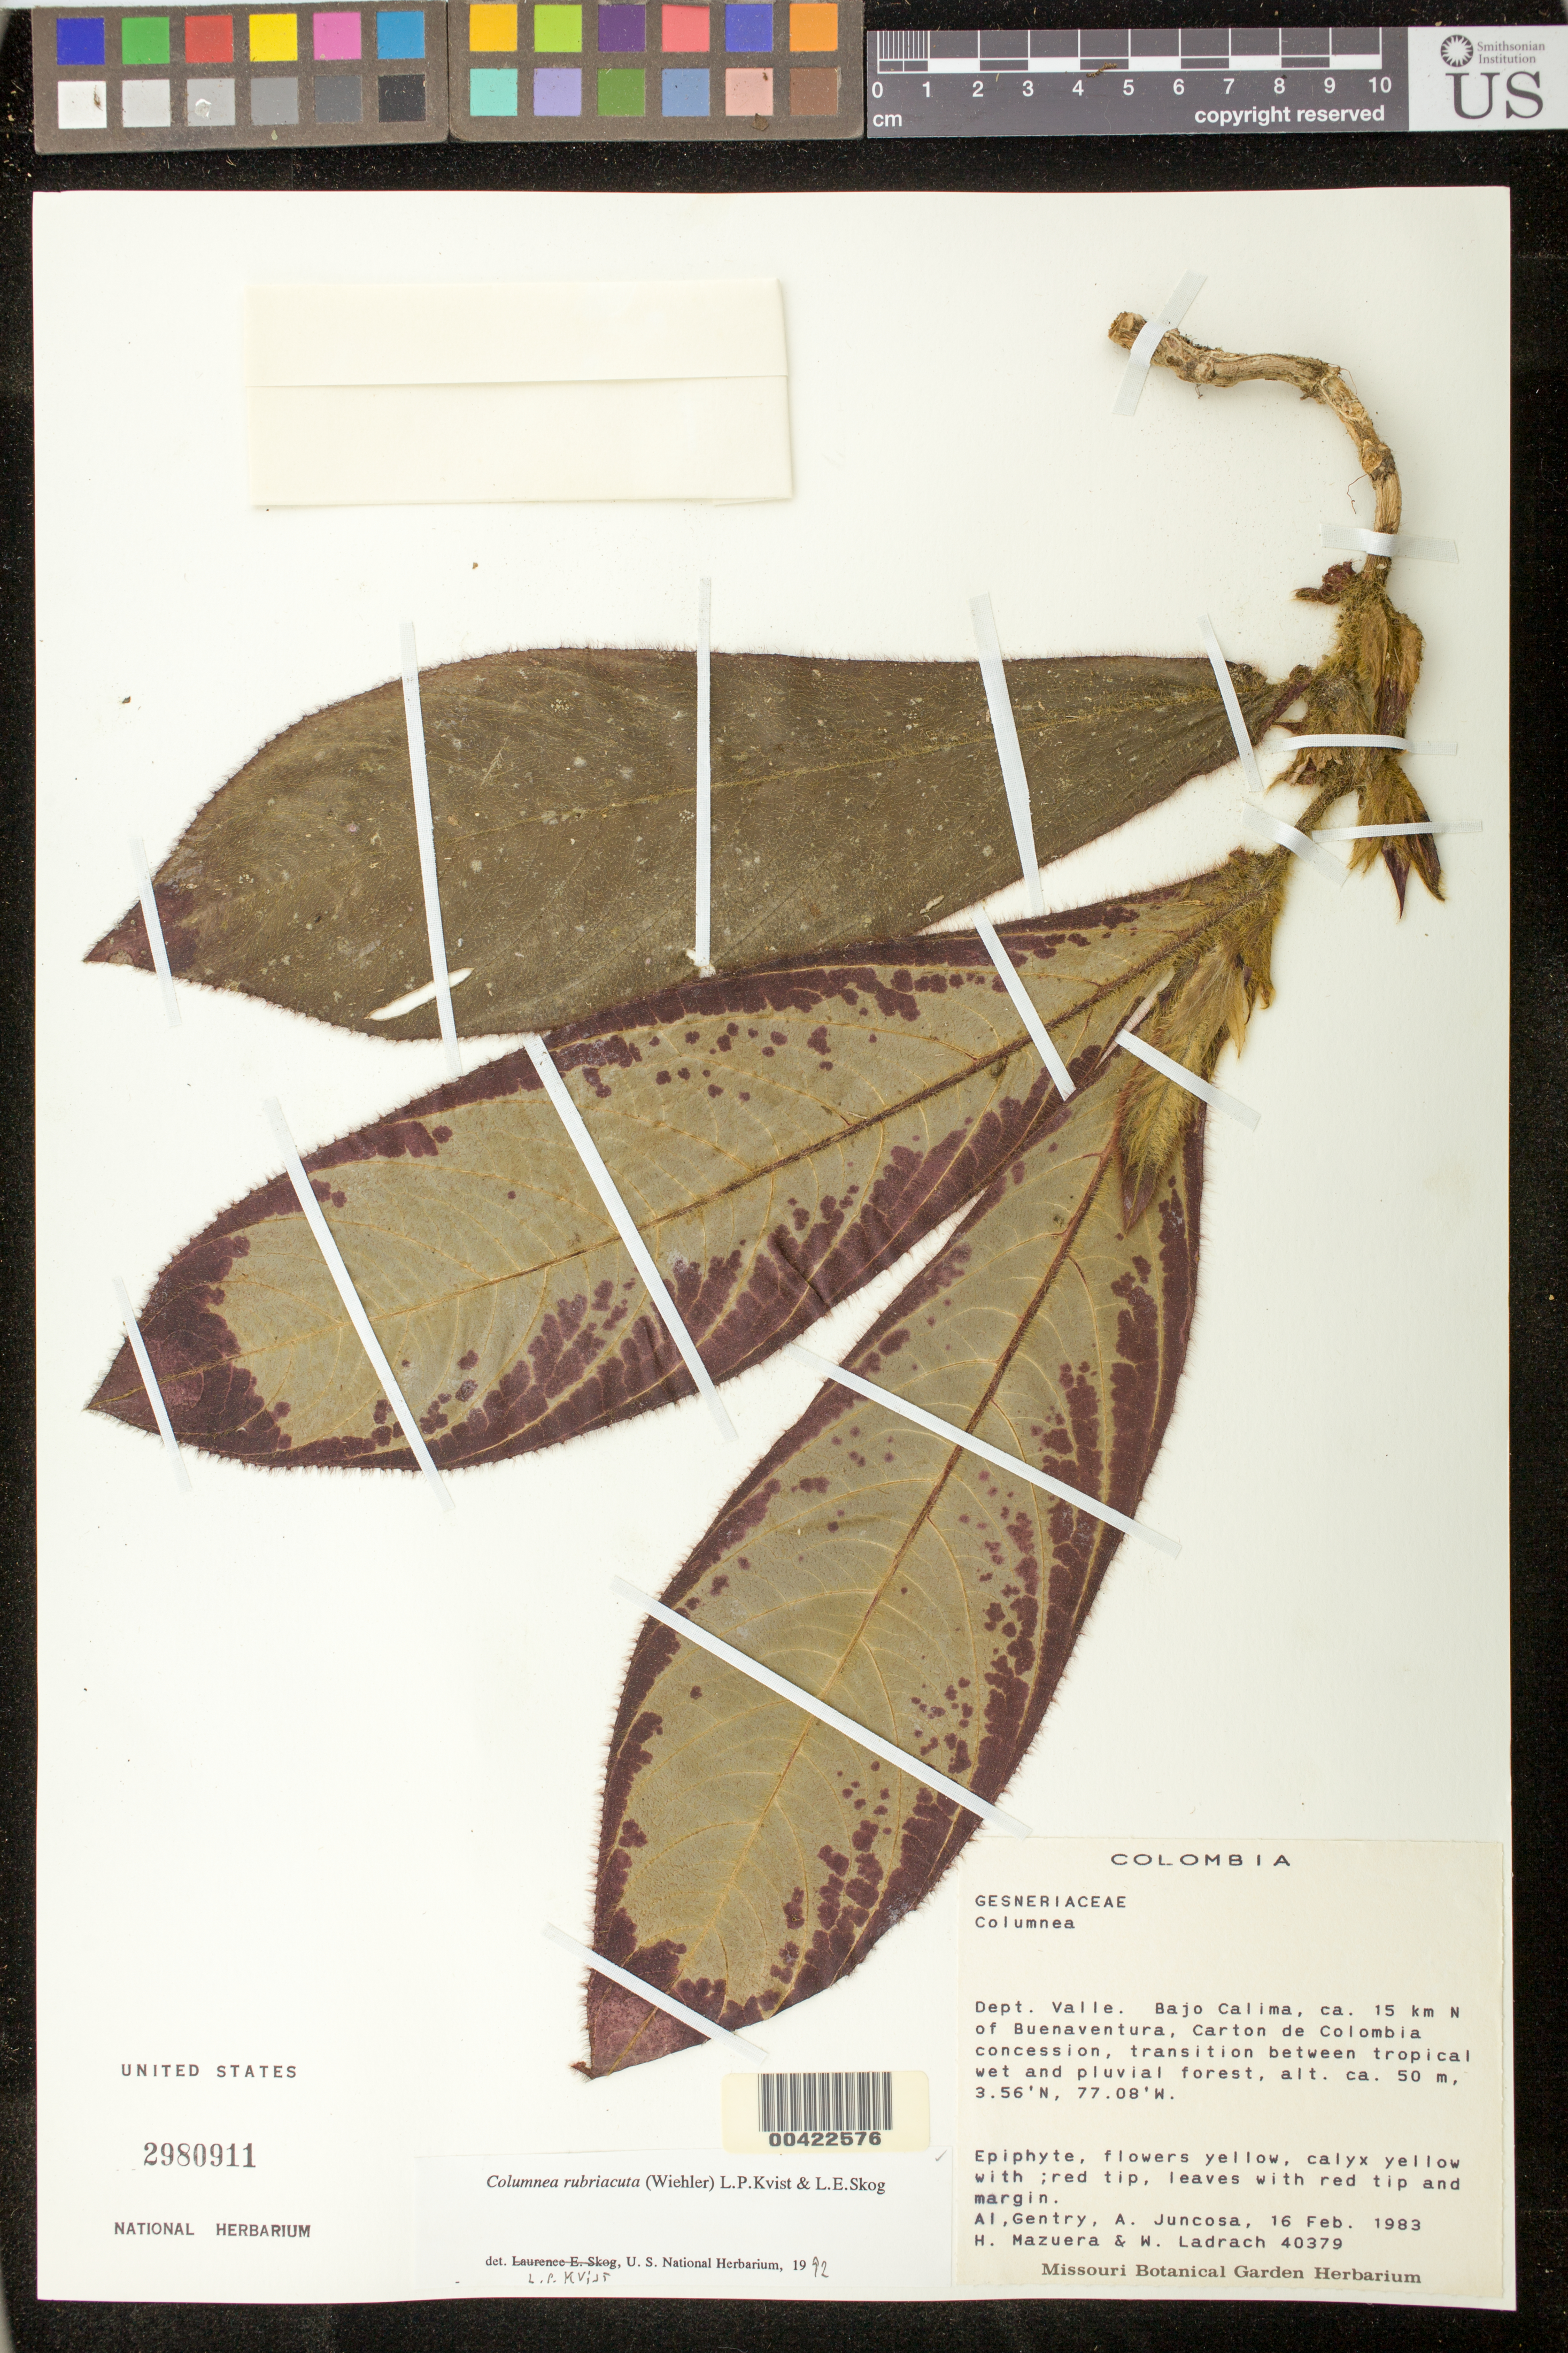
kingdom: Plantae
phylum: Tracheophyta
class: Magnoliopsida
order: Lamiales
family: Gesneriaceae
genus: Columnea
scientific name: Columnea rubriacuta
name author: (Wiehler) L.P. Kvist & L.E. Skog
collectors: A. H. Gentry, A. Juncosa, H. Mazuera & W. Ladrach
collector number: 40379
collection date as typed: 16 Feb 1983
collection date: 1983-02-16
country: Colombia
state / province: Valle del Cauca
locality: Bajo Calima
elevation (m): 50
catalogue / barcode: US 2980911